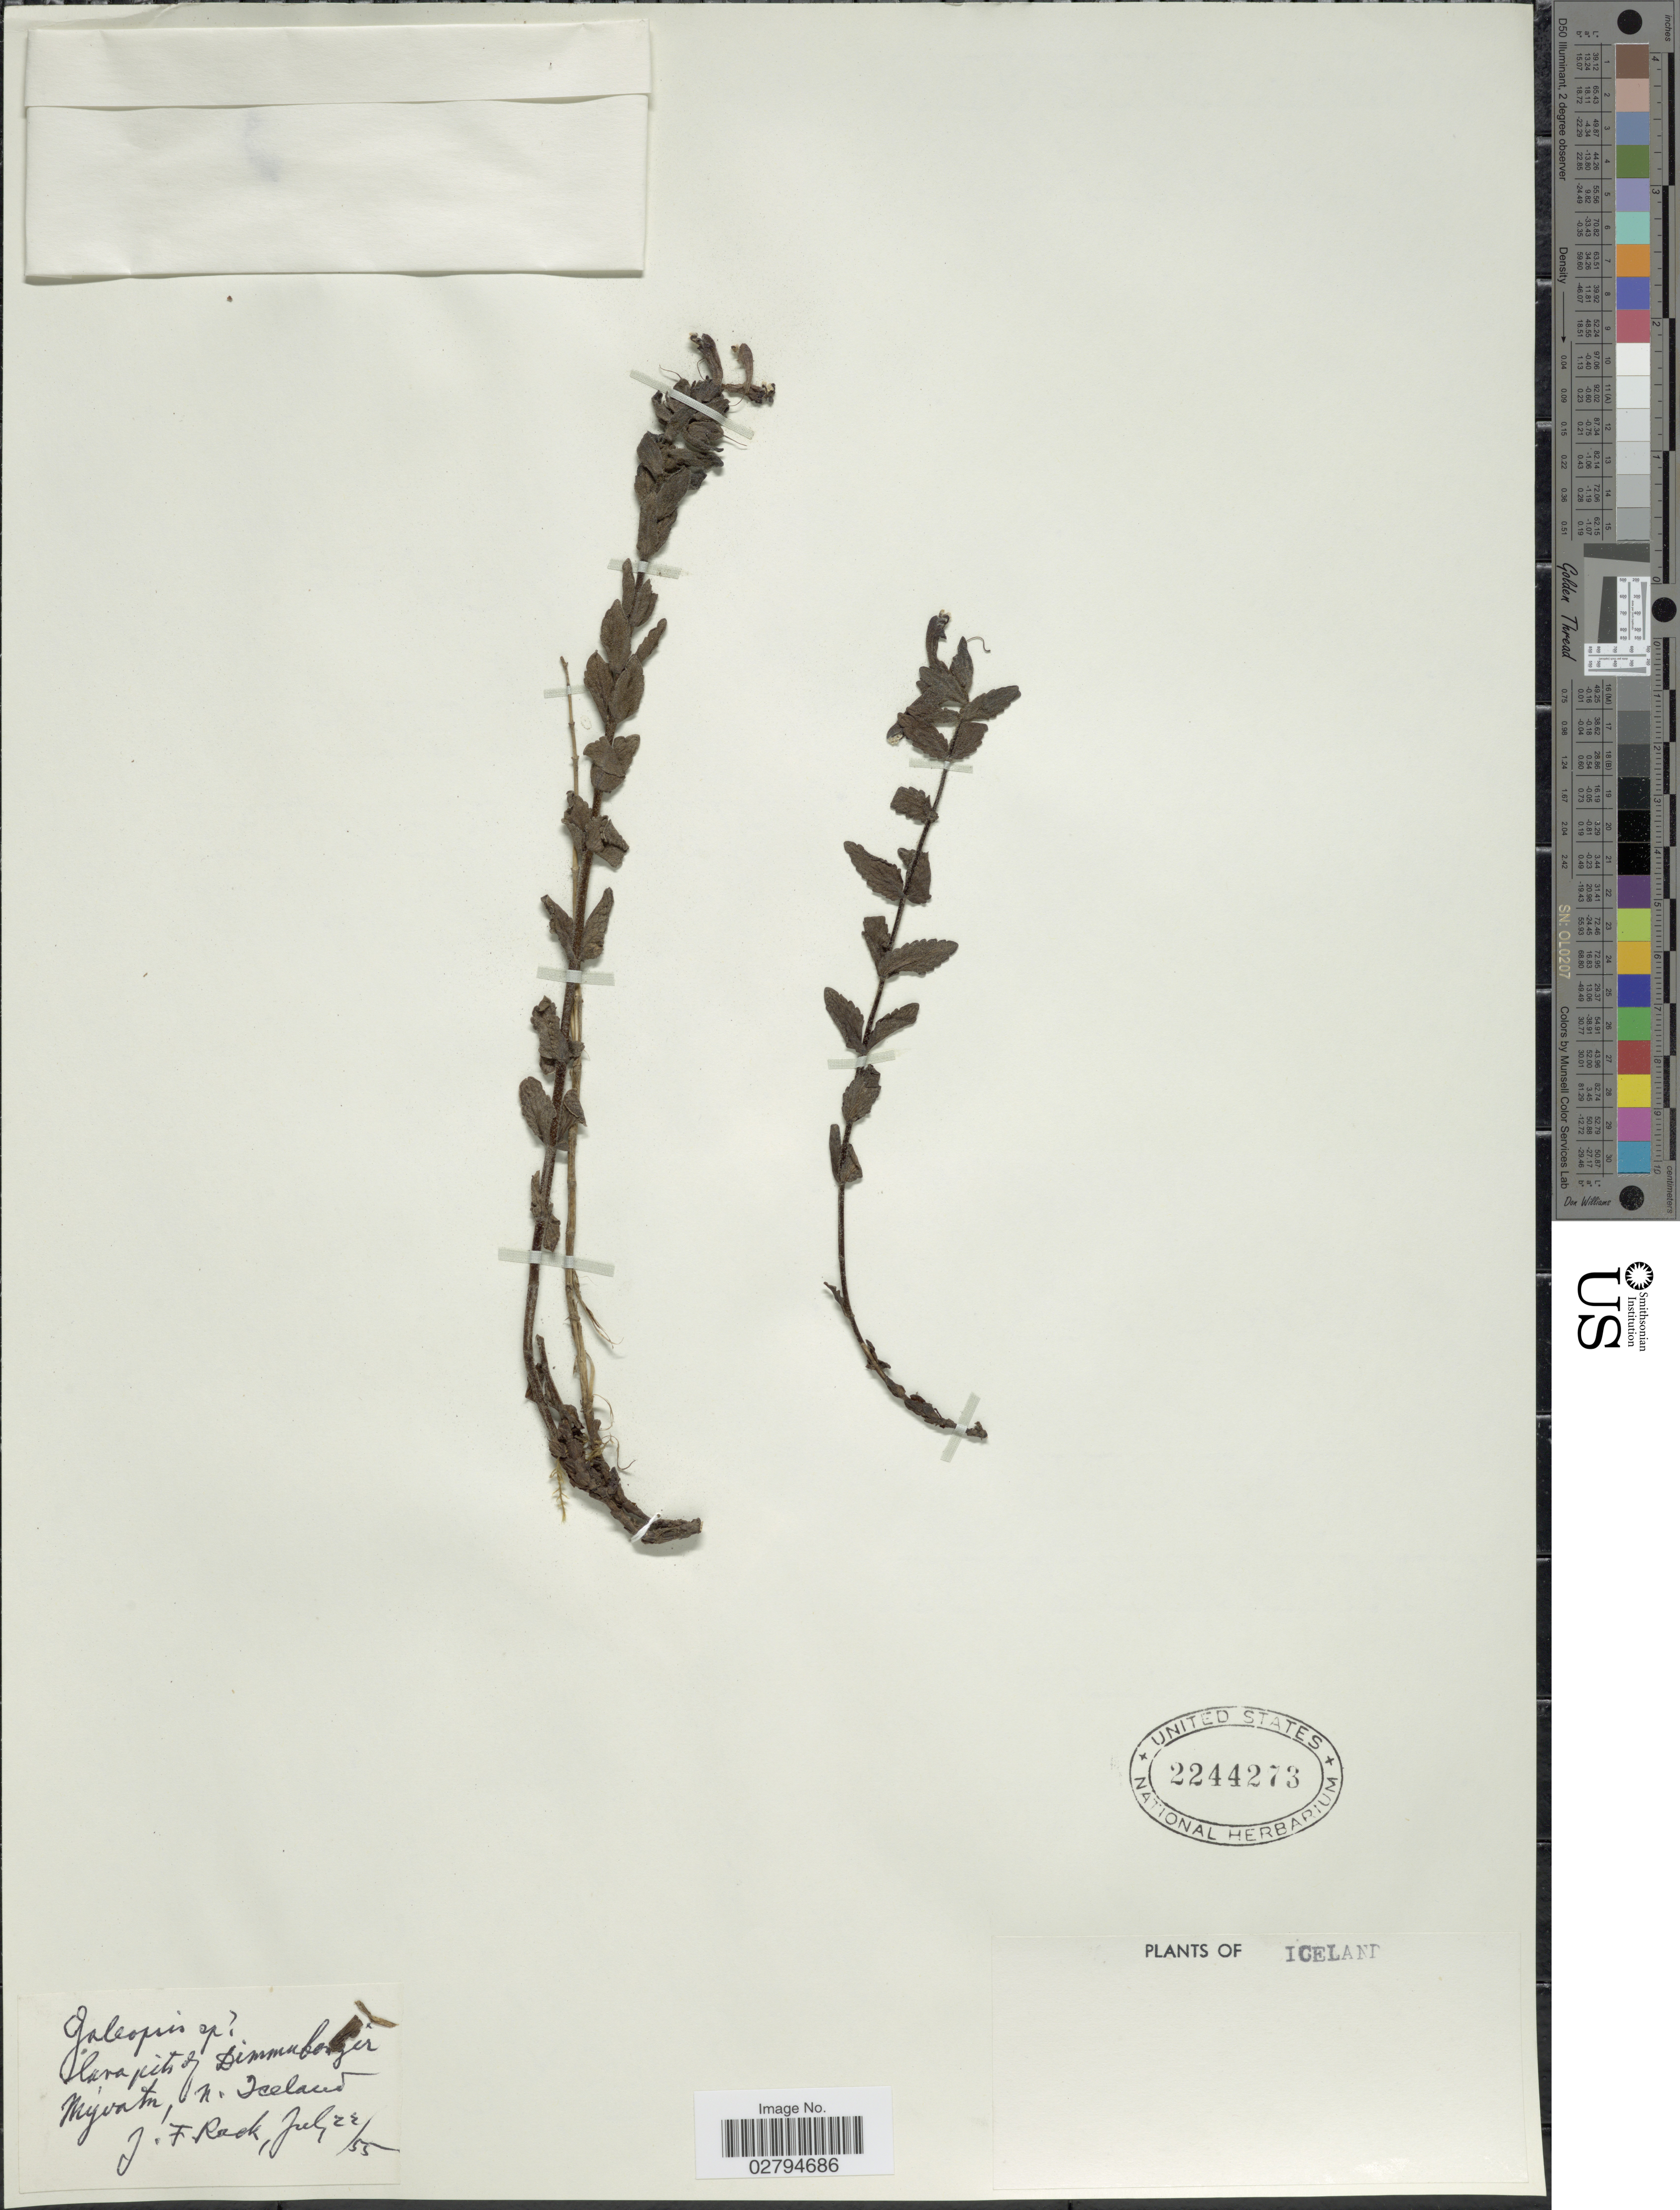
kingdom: Plantae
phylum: Tracheophyta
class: Magnoliopsida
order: Lamiales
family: Lamiaceae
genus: Galeopsis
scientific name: Galeopsis sp.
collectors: J. Rock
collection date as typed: Transcribed d/m/y: 22/7/55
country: Iceland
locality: Mývatn, N. Iceland.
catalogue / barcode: US 2244273